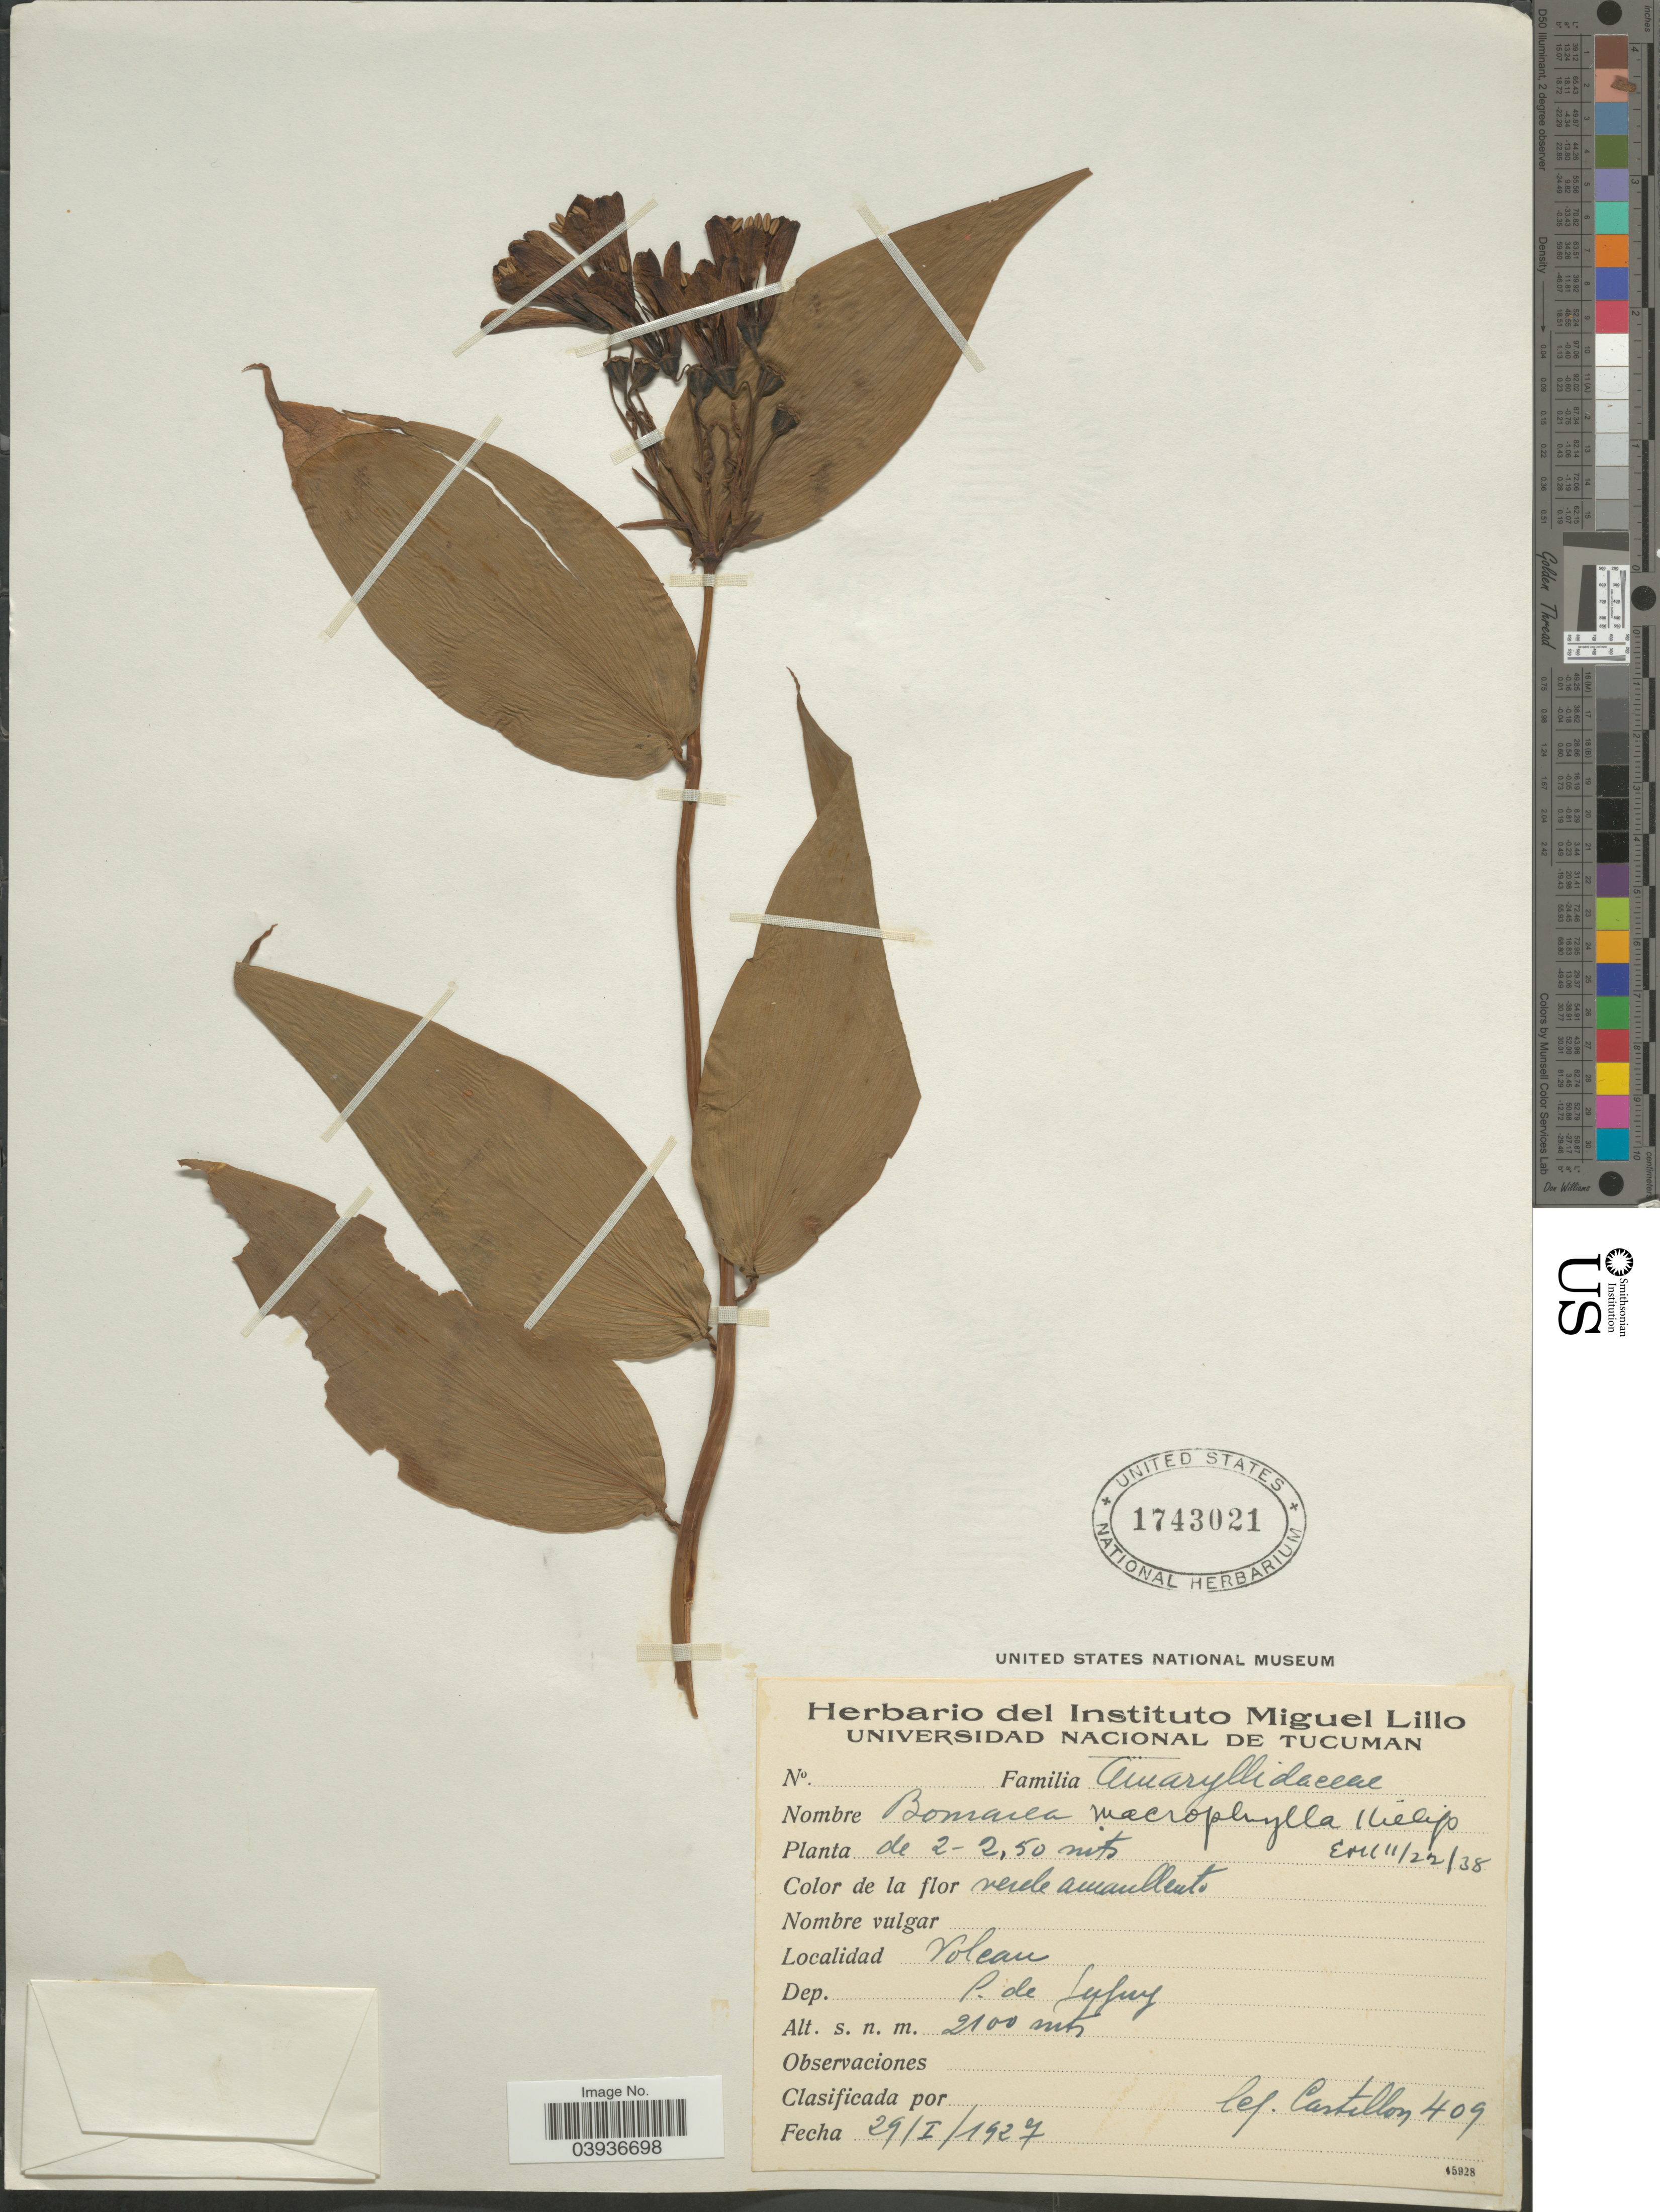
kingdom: Plantae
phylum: Tracheophyta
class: Liliopsida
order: Liliales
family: Alstroemeriaceae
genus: Bomarea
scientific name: Bomarea ovata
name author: (Cav.) Mirb.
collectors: Castillon, --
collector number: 409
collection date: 1927-01-29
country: Argentina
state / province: Jujuy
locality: Volcan. Dep. P. de Jujuy.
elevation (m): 2100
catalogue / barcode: US 1743021